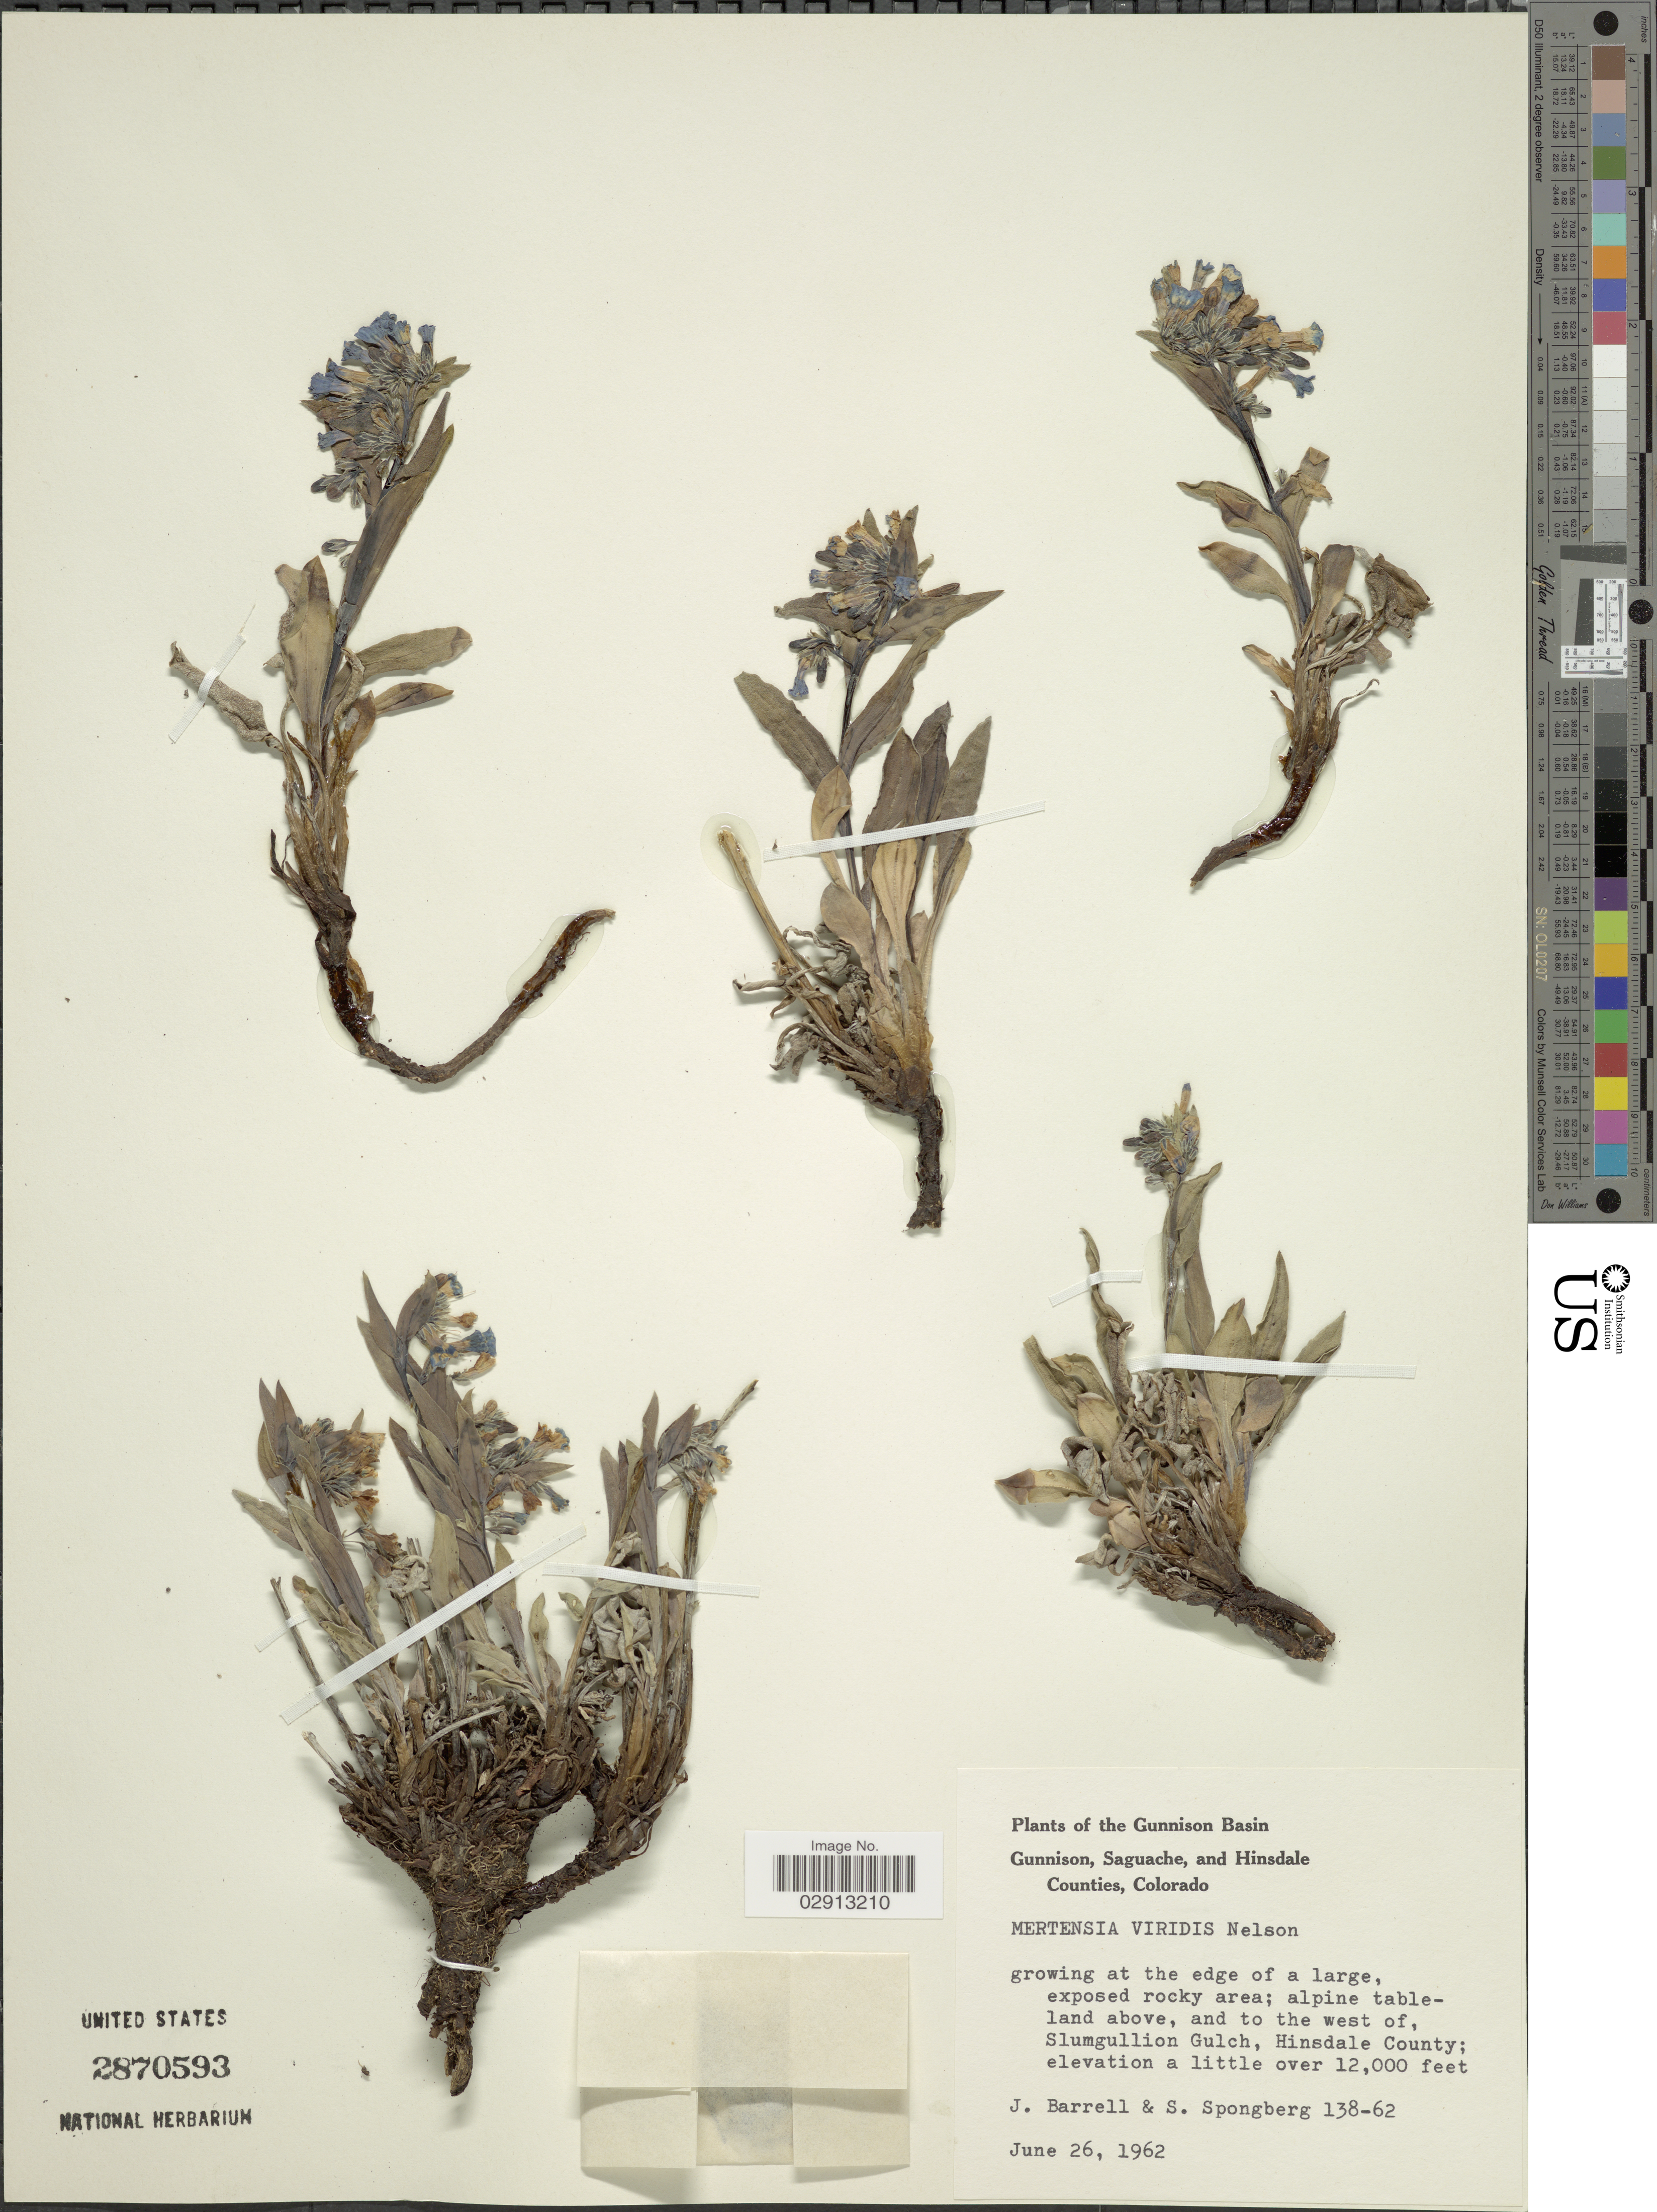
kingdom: Plantae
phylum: Tracheophyta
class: Magnoliopsida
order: Boraginales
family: Boraginaceae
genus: Mertensia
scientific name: Mertensia viridis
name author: (A. Nelson) A. Nelson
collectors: J. Barrell & S. A.Spongberg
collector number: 138-62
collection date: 1962-06-26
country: United States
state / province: Colorado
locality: The Gunnison Basin. Alpine tableland above, and to the west of, Slumgullion Gulch, Hinsdale County.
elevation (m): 3658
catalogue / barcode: US 2870593